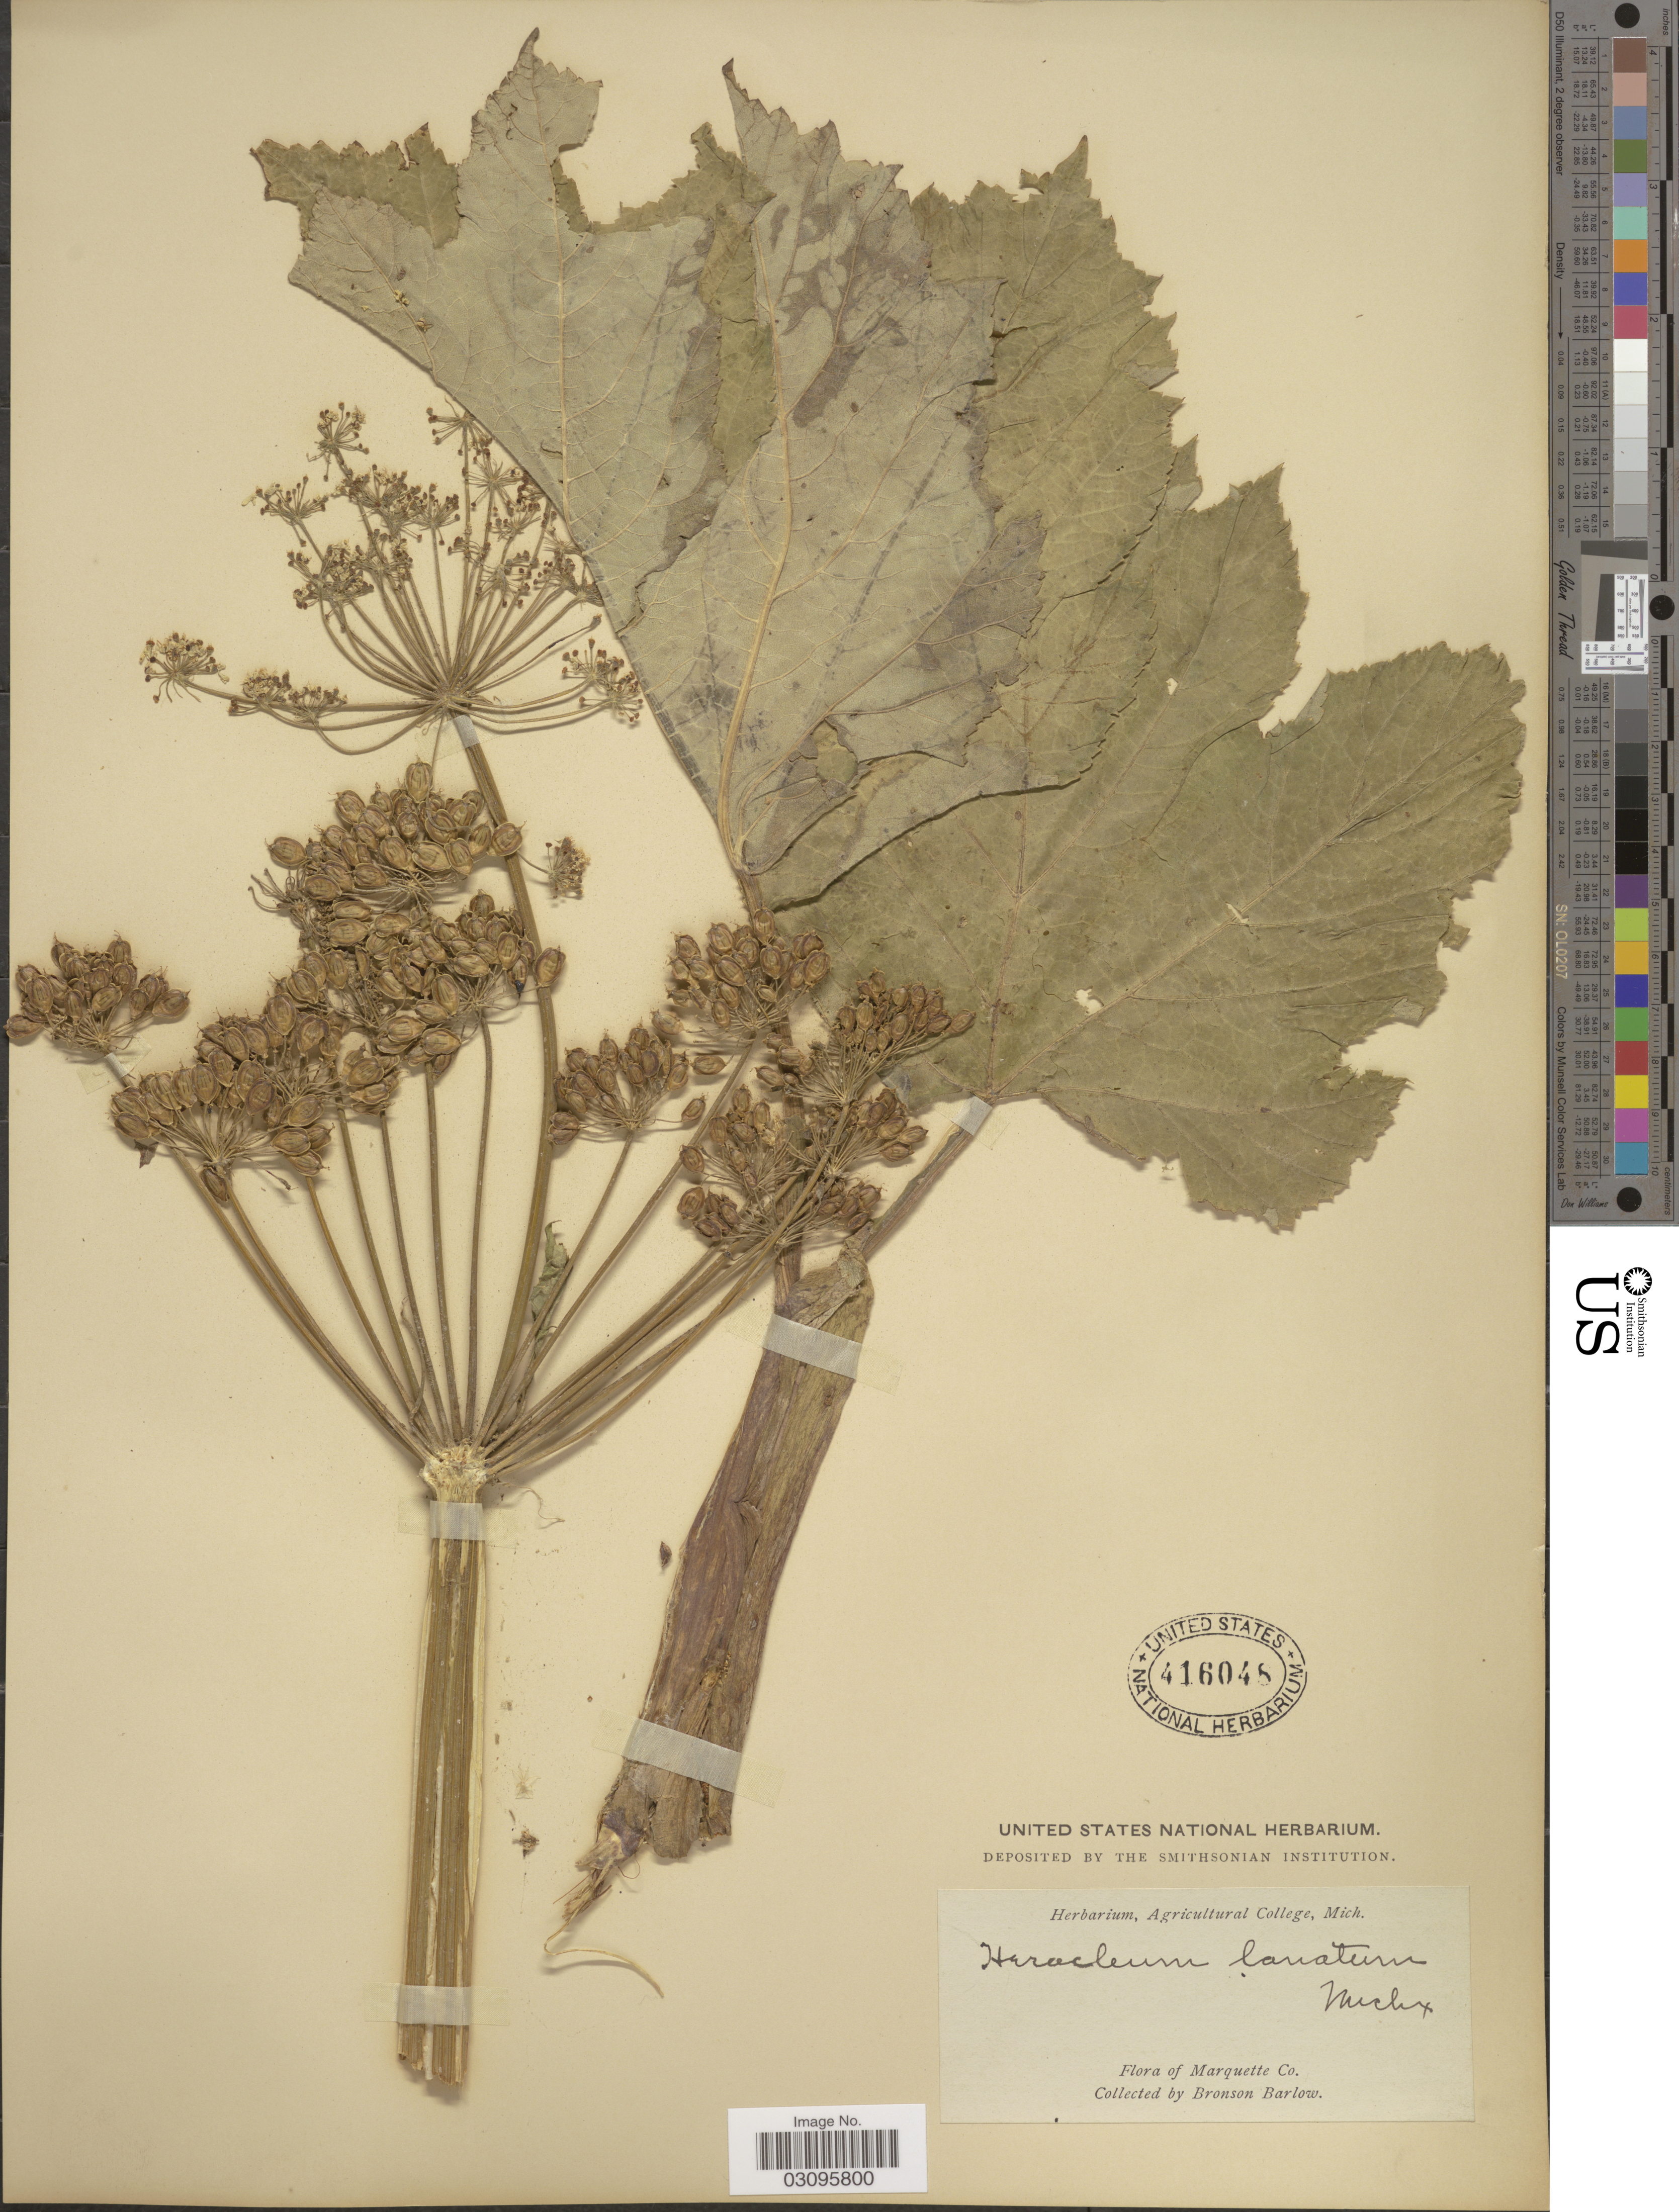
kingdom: Plantae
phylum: Tracheophyta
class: Magnoliopsida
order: Apiales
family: Apiaceae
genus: Heracleum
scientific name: Heracleum lanatum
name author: Michx.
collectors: Barlow, B.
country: United States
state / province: Michigan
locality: Marquette Co.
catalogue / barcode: US 416048